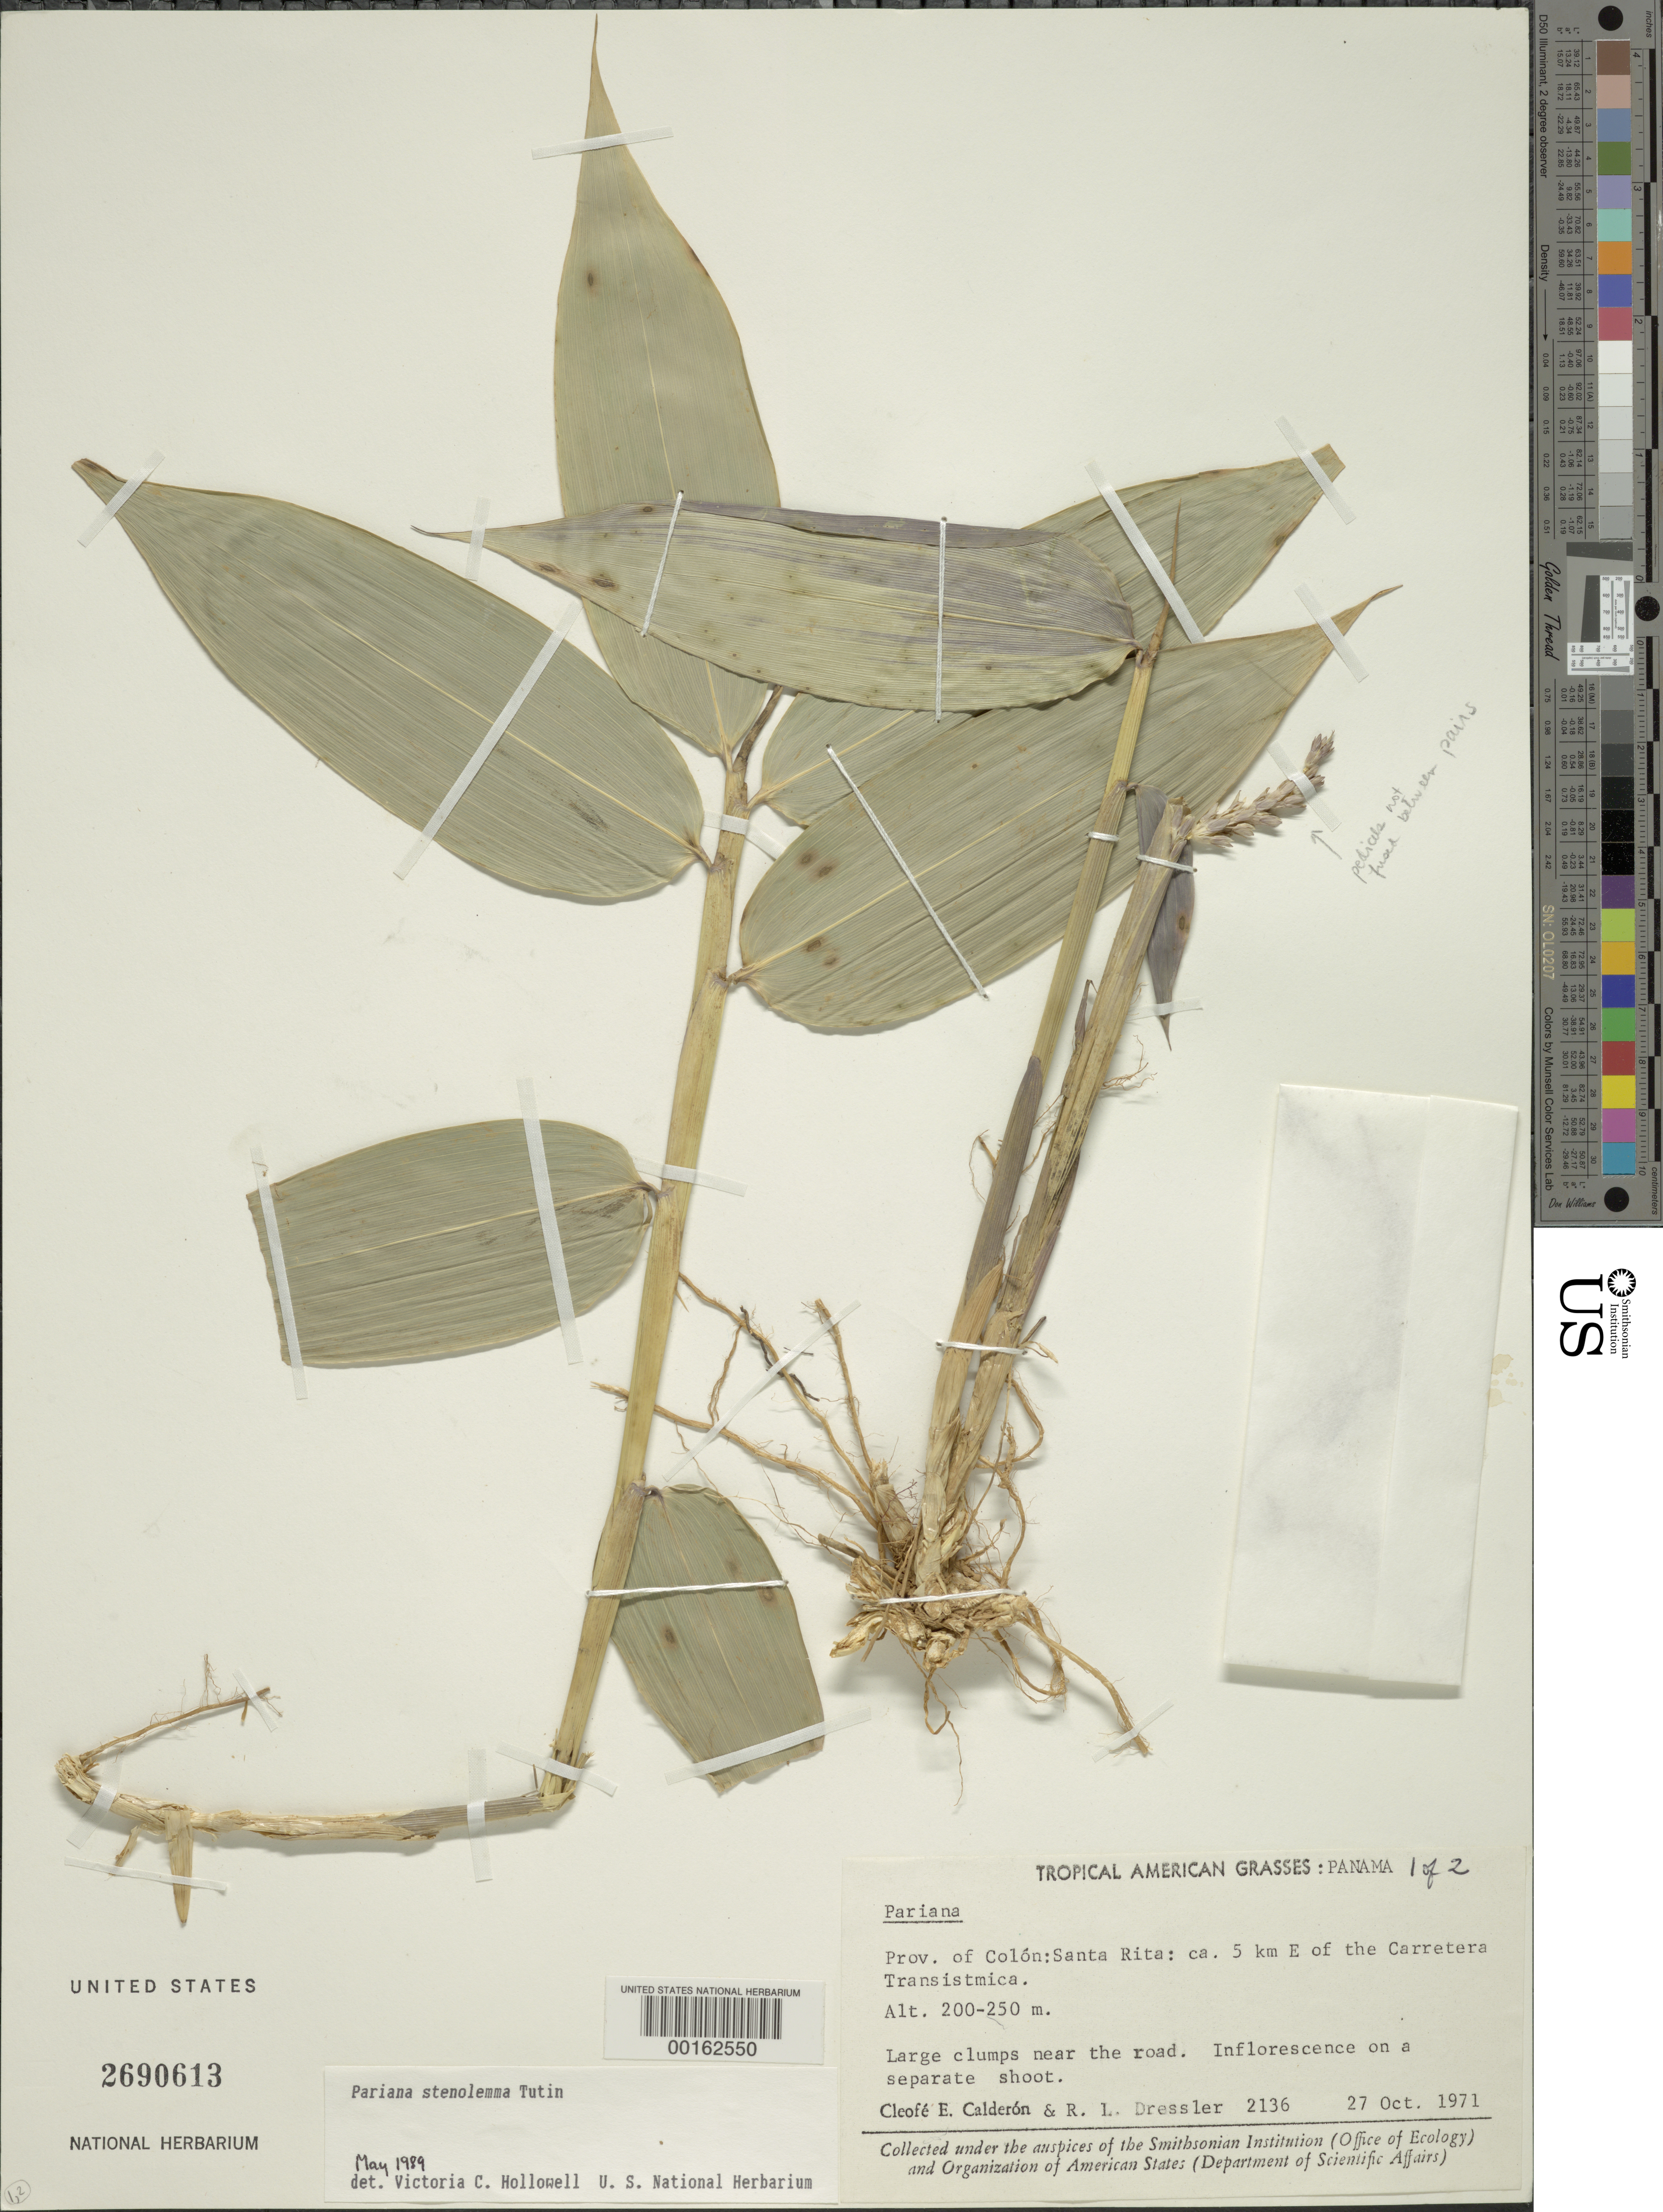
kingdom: Plantae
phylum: Tracheophyta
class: Liliopsida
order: Poales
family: Poaceae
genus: Pariana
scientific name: Pariana stenolemma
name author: Tutin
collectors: C. E. Calderón & R. Dressler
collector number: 2136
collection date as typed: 27 Oct 1971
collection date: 1971-10-27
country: Panama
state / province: Colón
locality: Santa Rita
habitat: Large clumps near the road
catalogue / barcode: US 2690613